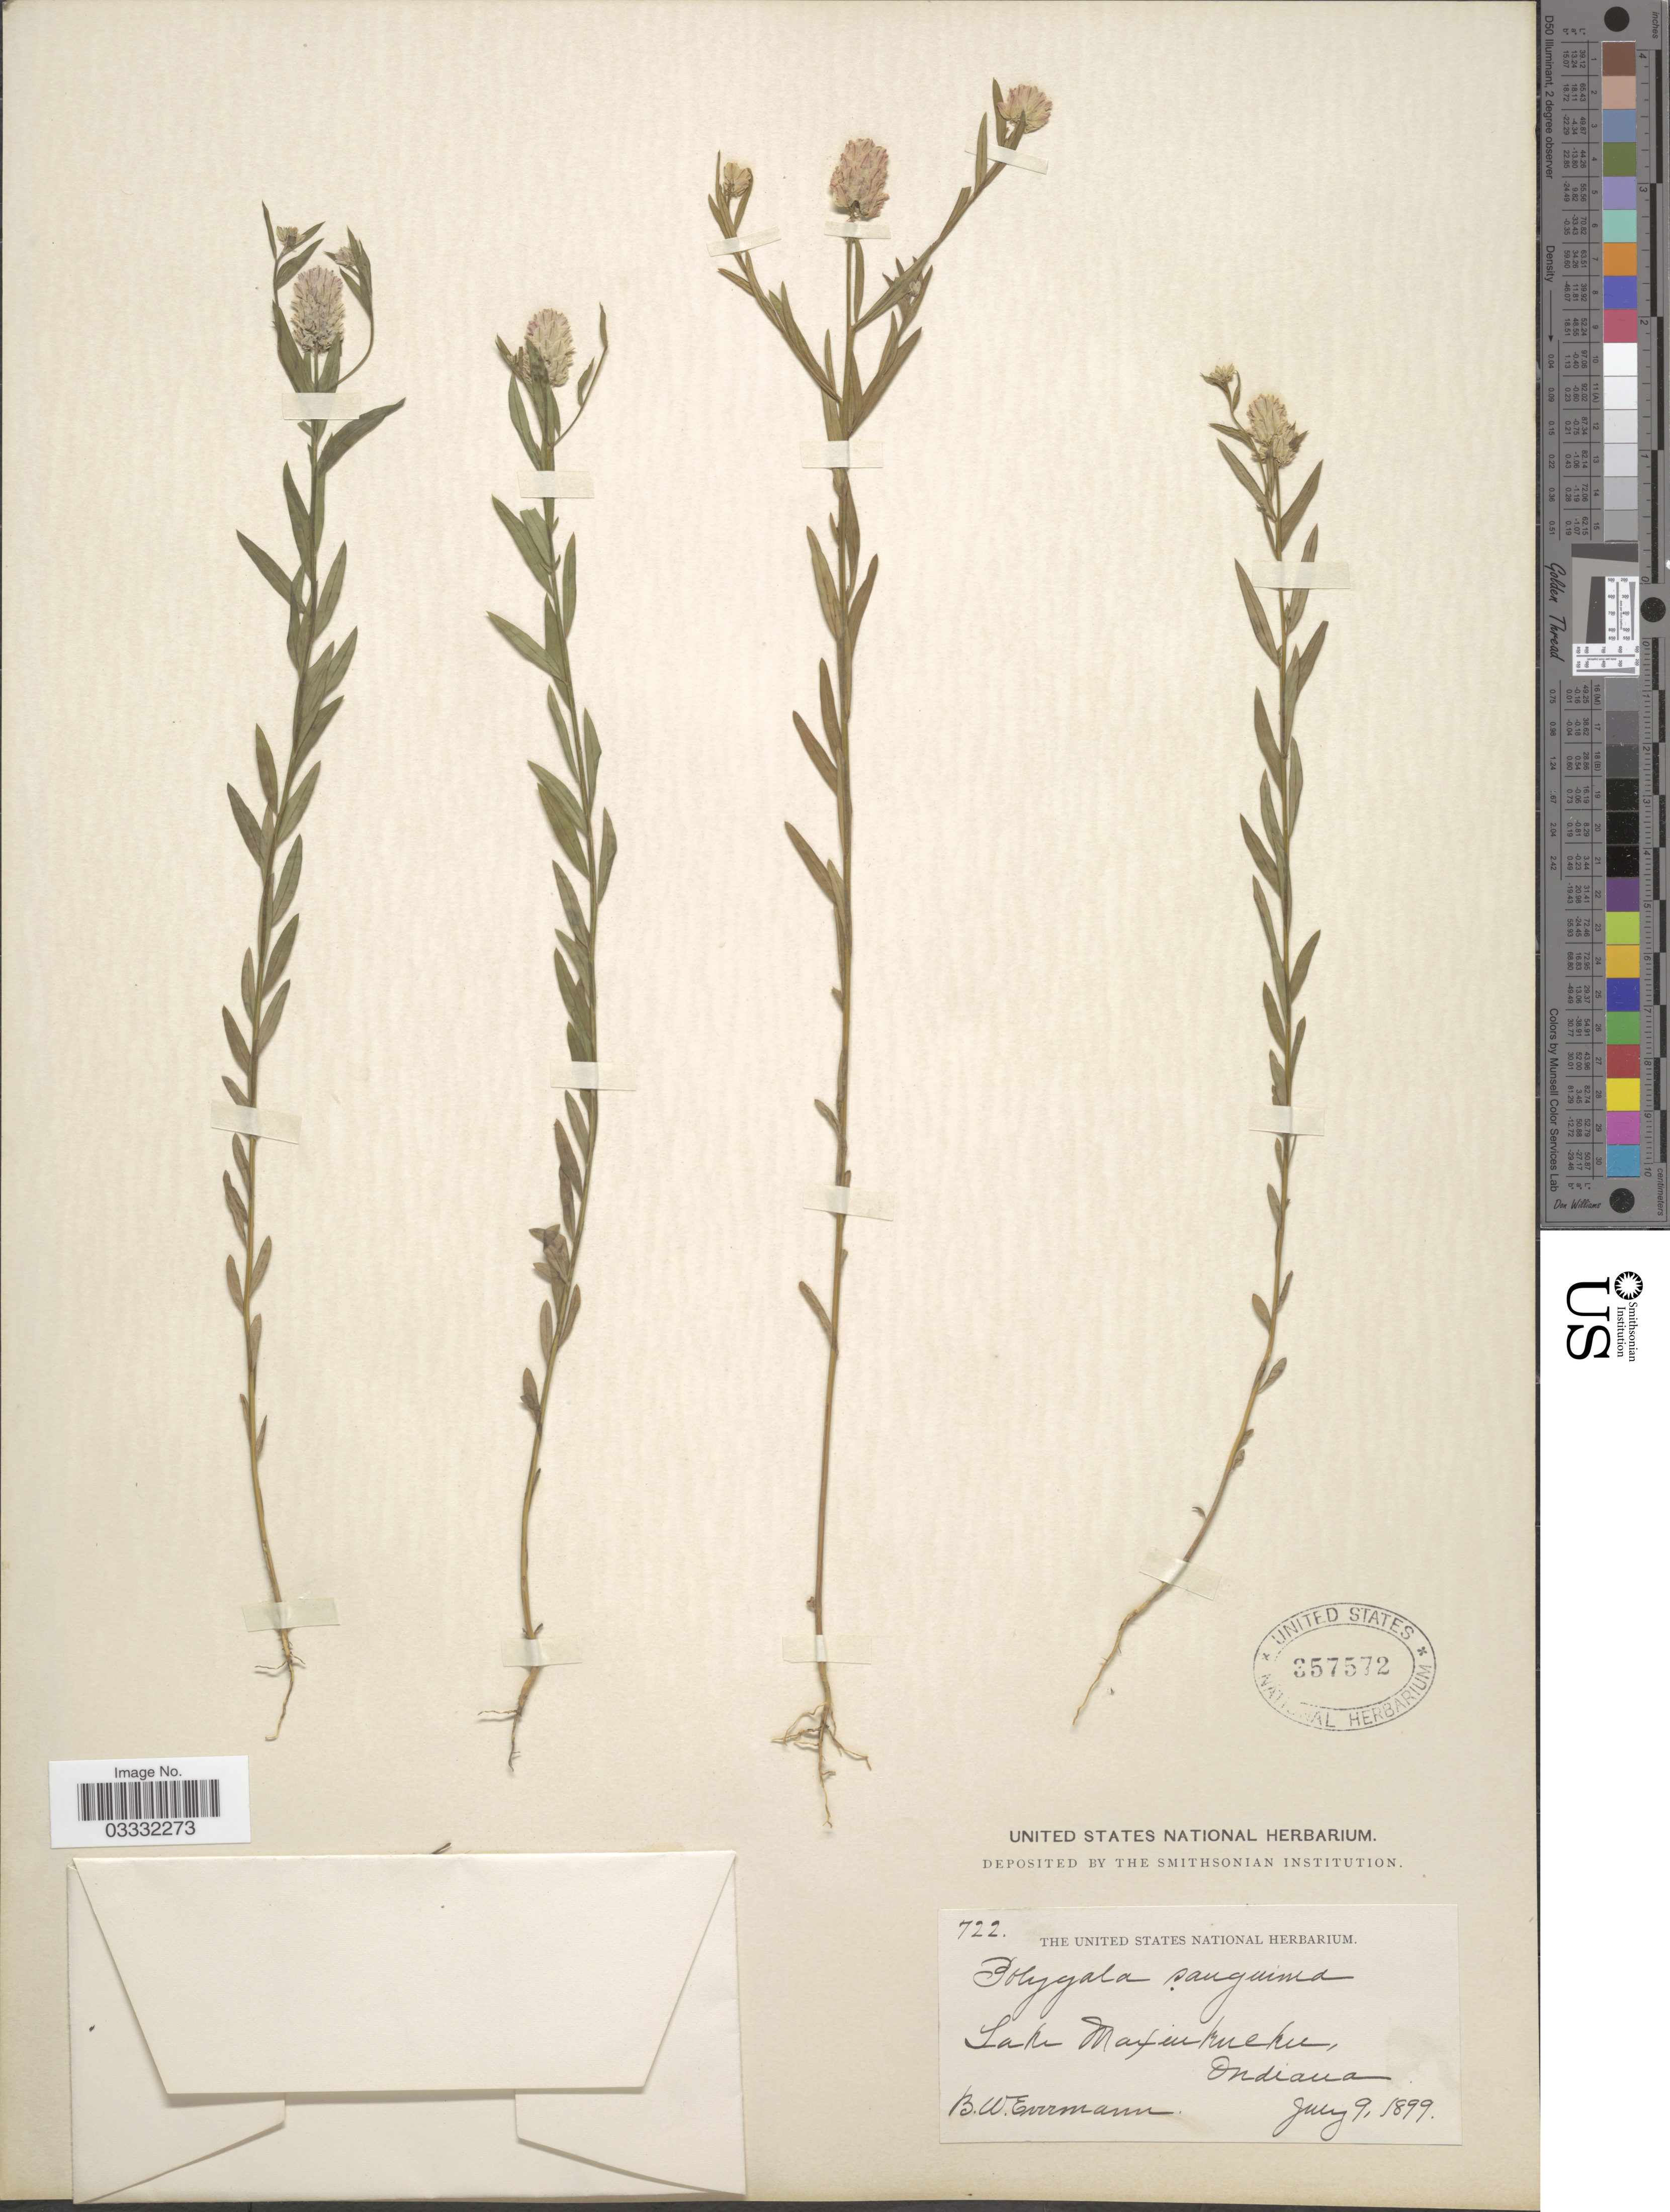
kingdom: Plantae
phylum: Tracheophyta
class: Magnoliopsida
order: Fabales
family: Polygalaceae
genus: Polygala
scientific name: Polygala sanguinea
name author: L.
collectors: B. W. Evermann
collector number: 722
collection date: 1899-07-09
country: United States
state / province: Indiana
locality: Lake Maxinkuckee.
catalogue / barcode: US 357572